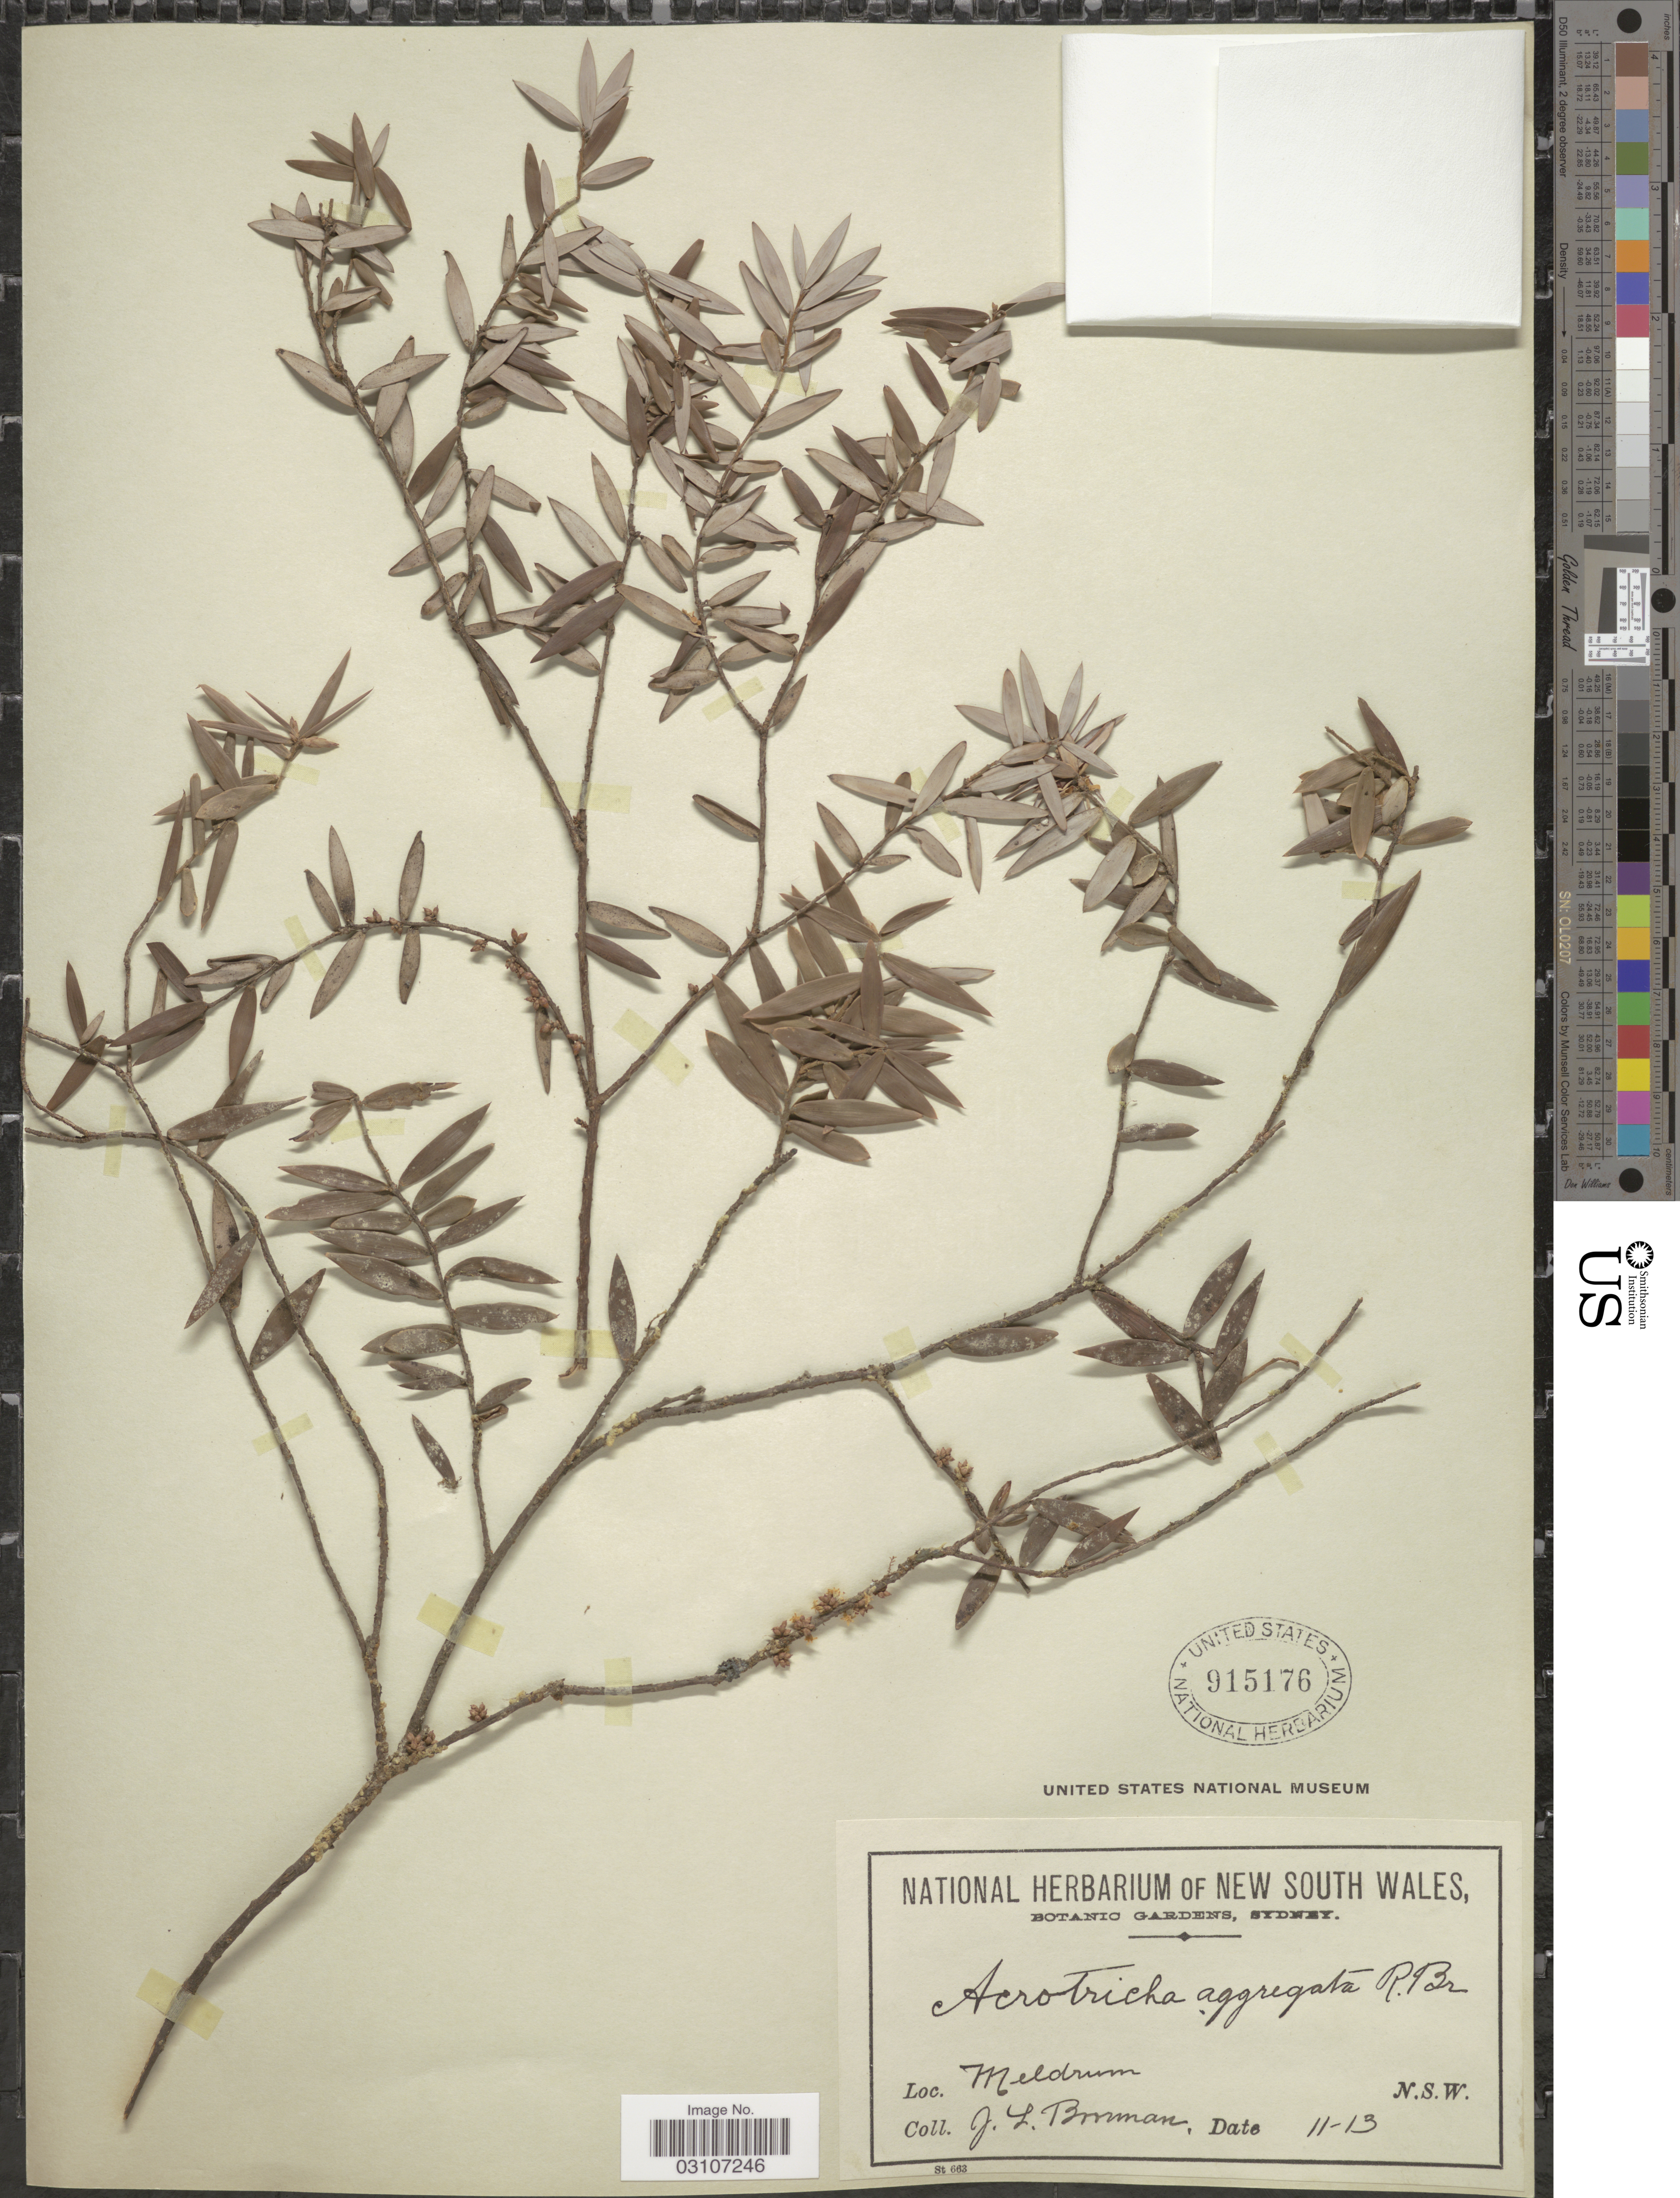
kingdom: Plantae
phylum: Tracheophyta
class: Magnoliopsida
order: Ericales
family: Ericaceae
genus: Acrotriche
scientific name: Acrotriche aggregata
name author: R. Br.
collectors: J. Boorman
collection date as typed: Transcribed d/m/y: /11/13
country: Australia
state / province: New South Wales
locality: Meldrum.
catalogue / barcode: US 915176